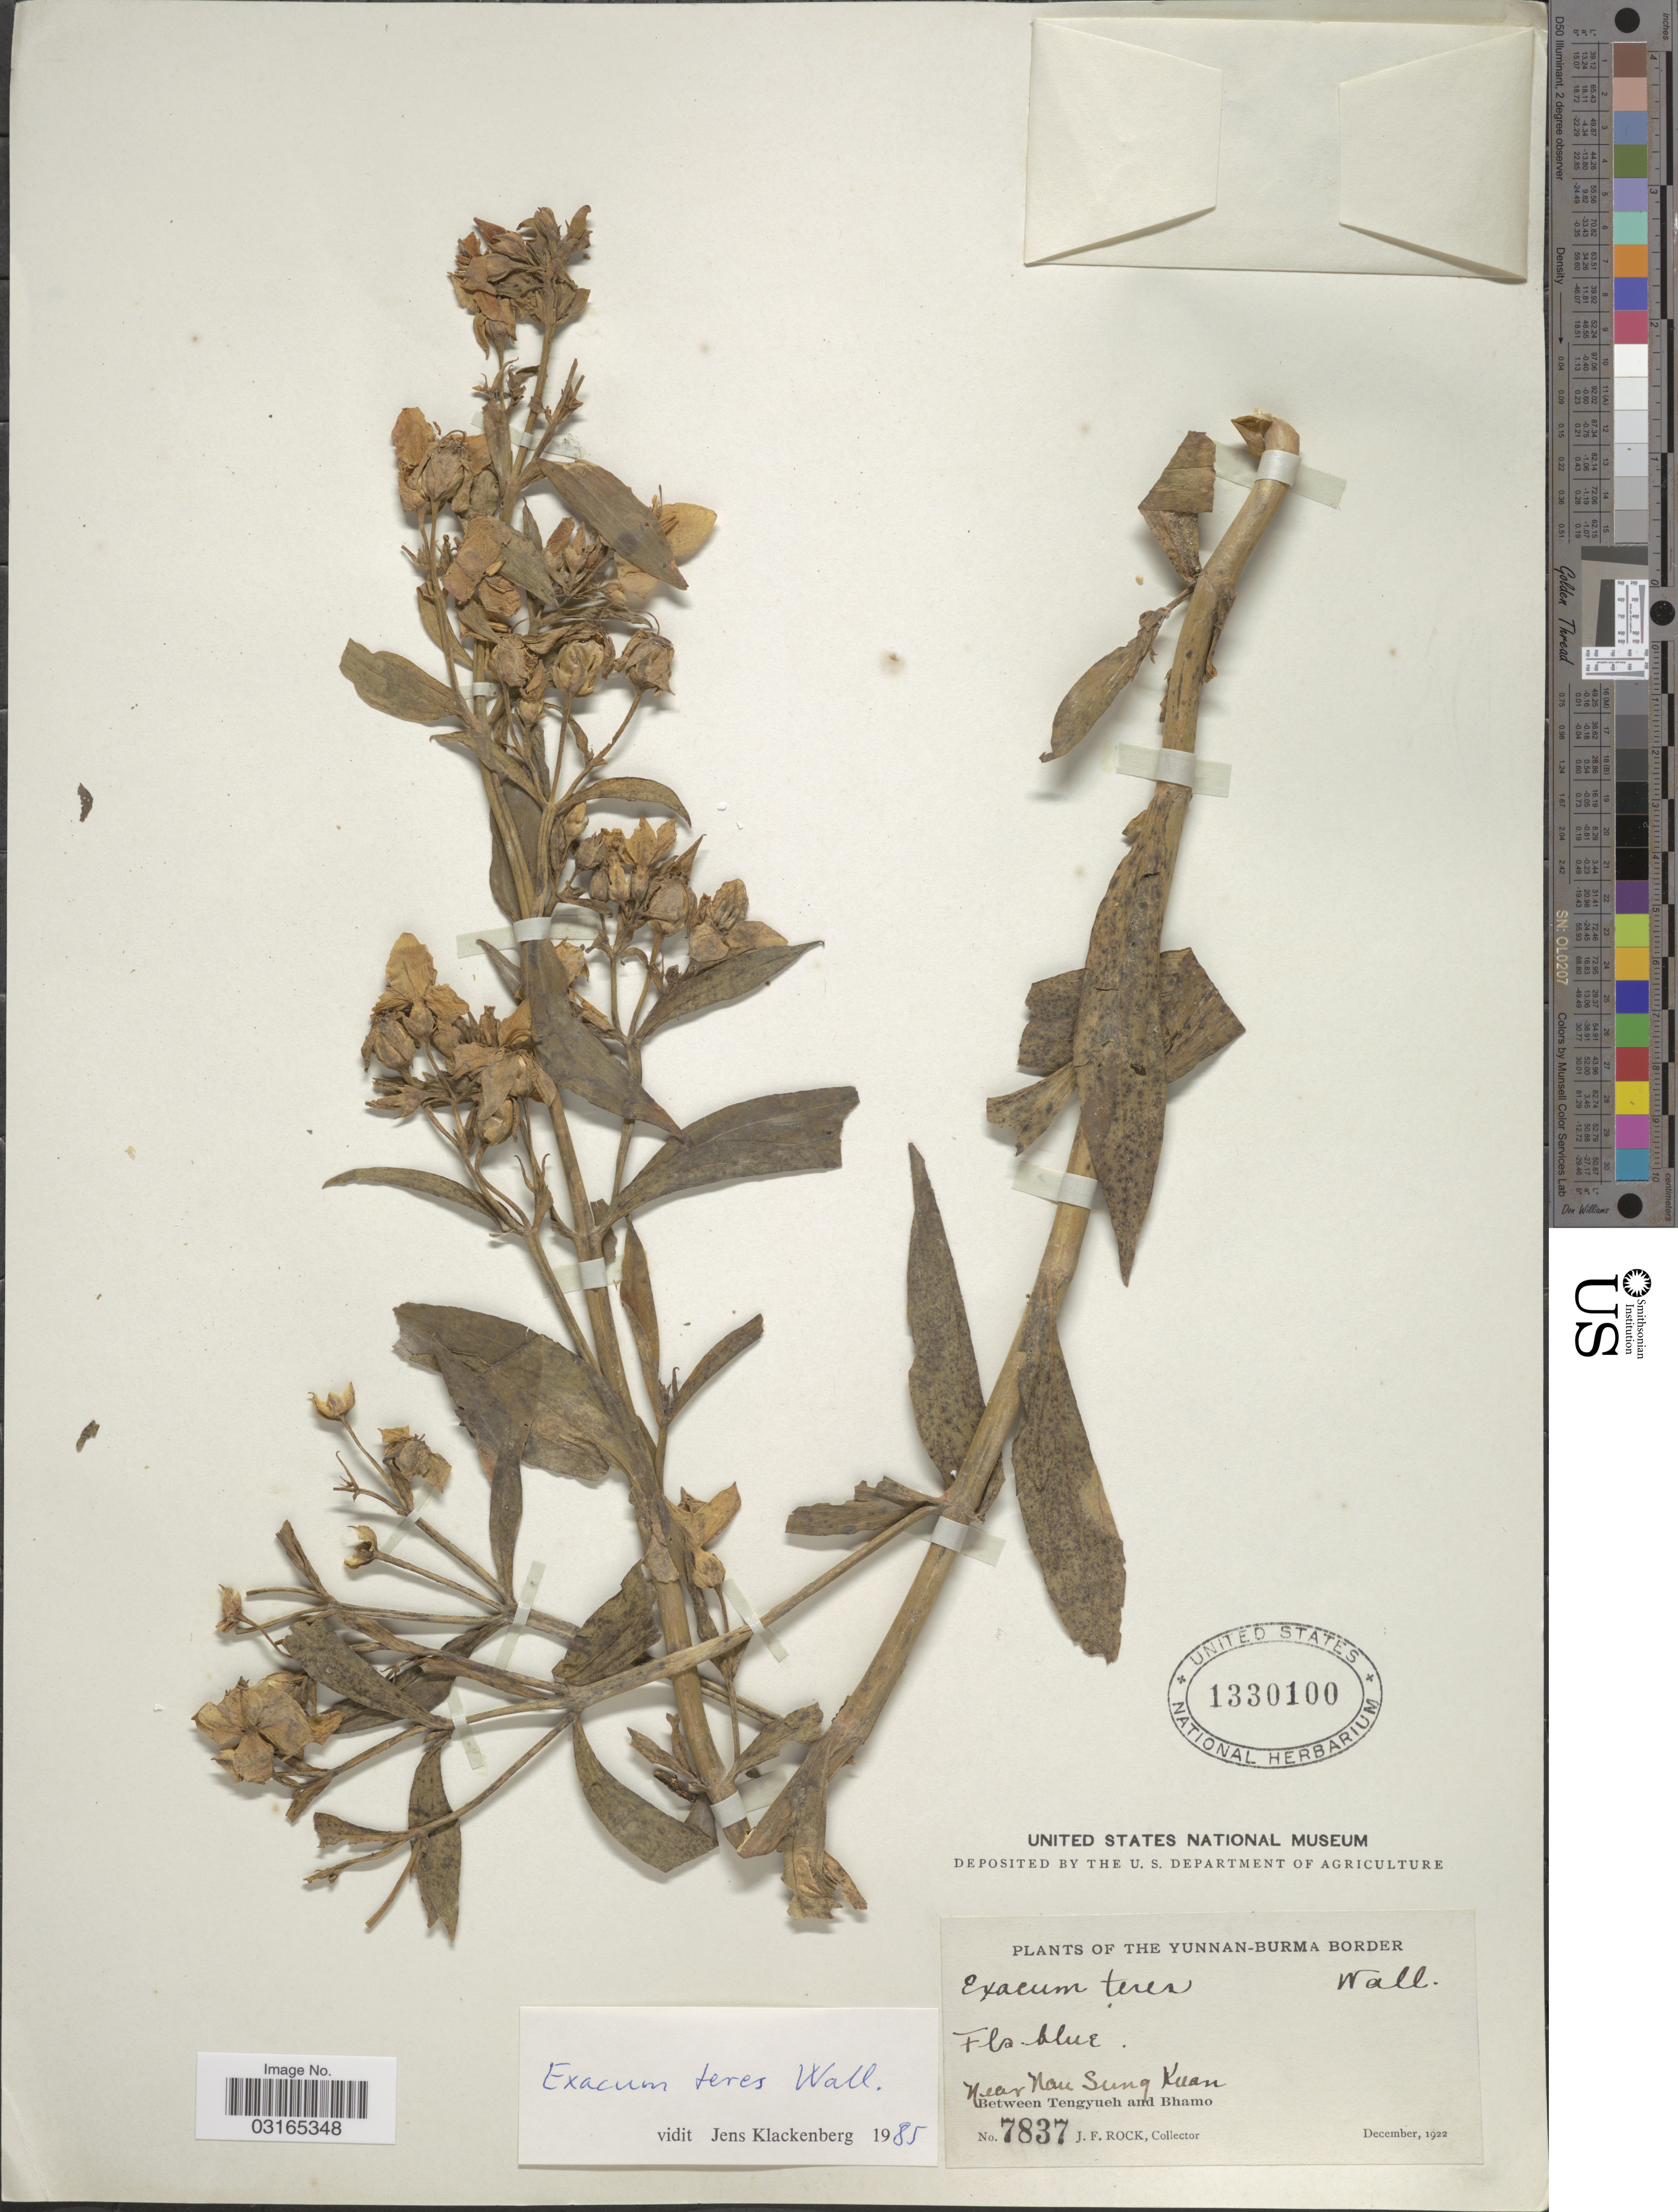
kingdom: Plantae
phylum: Tracheophyta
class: Magnoliopsida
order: Gentianales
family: Gentianaceae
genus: Exacum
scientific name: Exacum teres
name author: Wall.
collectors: J. Rock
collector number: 7837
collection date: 1922-12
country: China / Myanmar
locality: Yunnan-Burma Border. Near Nau Sung Kuan. Between Tengyueh and Bhamo.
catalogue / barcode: US 1330100